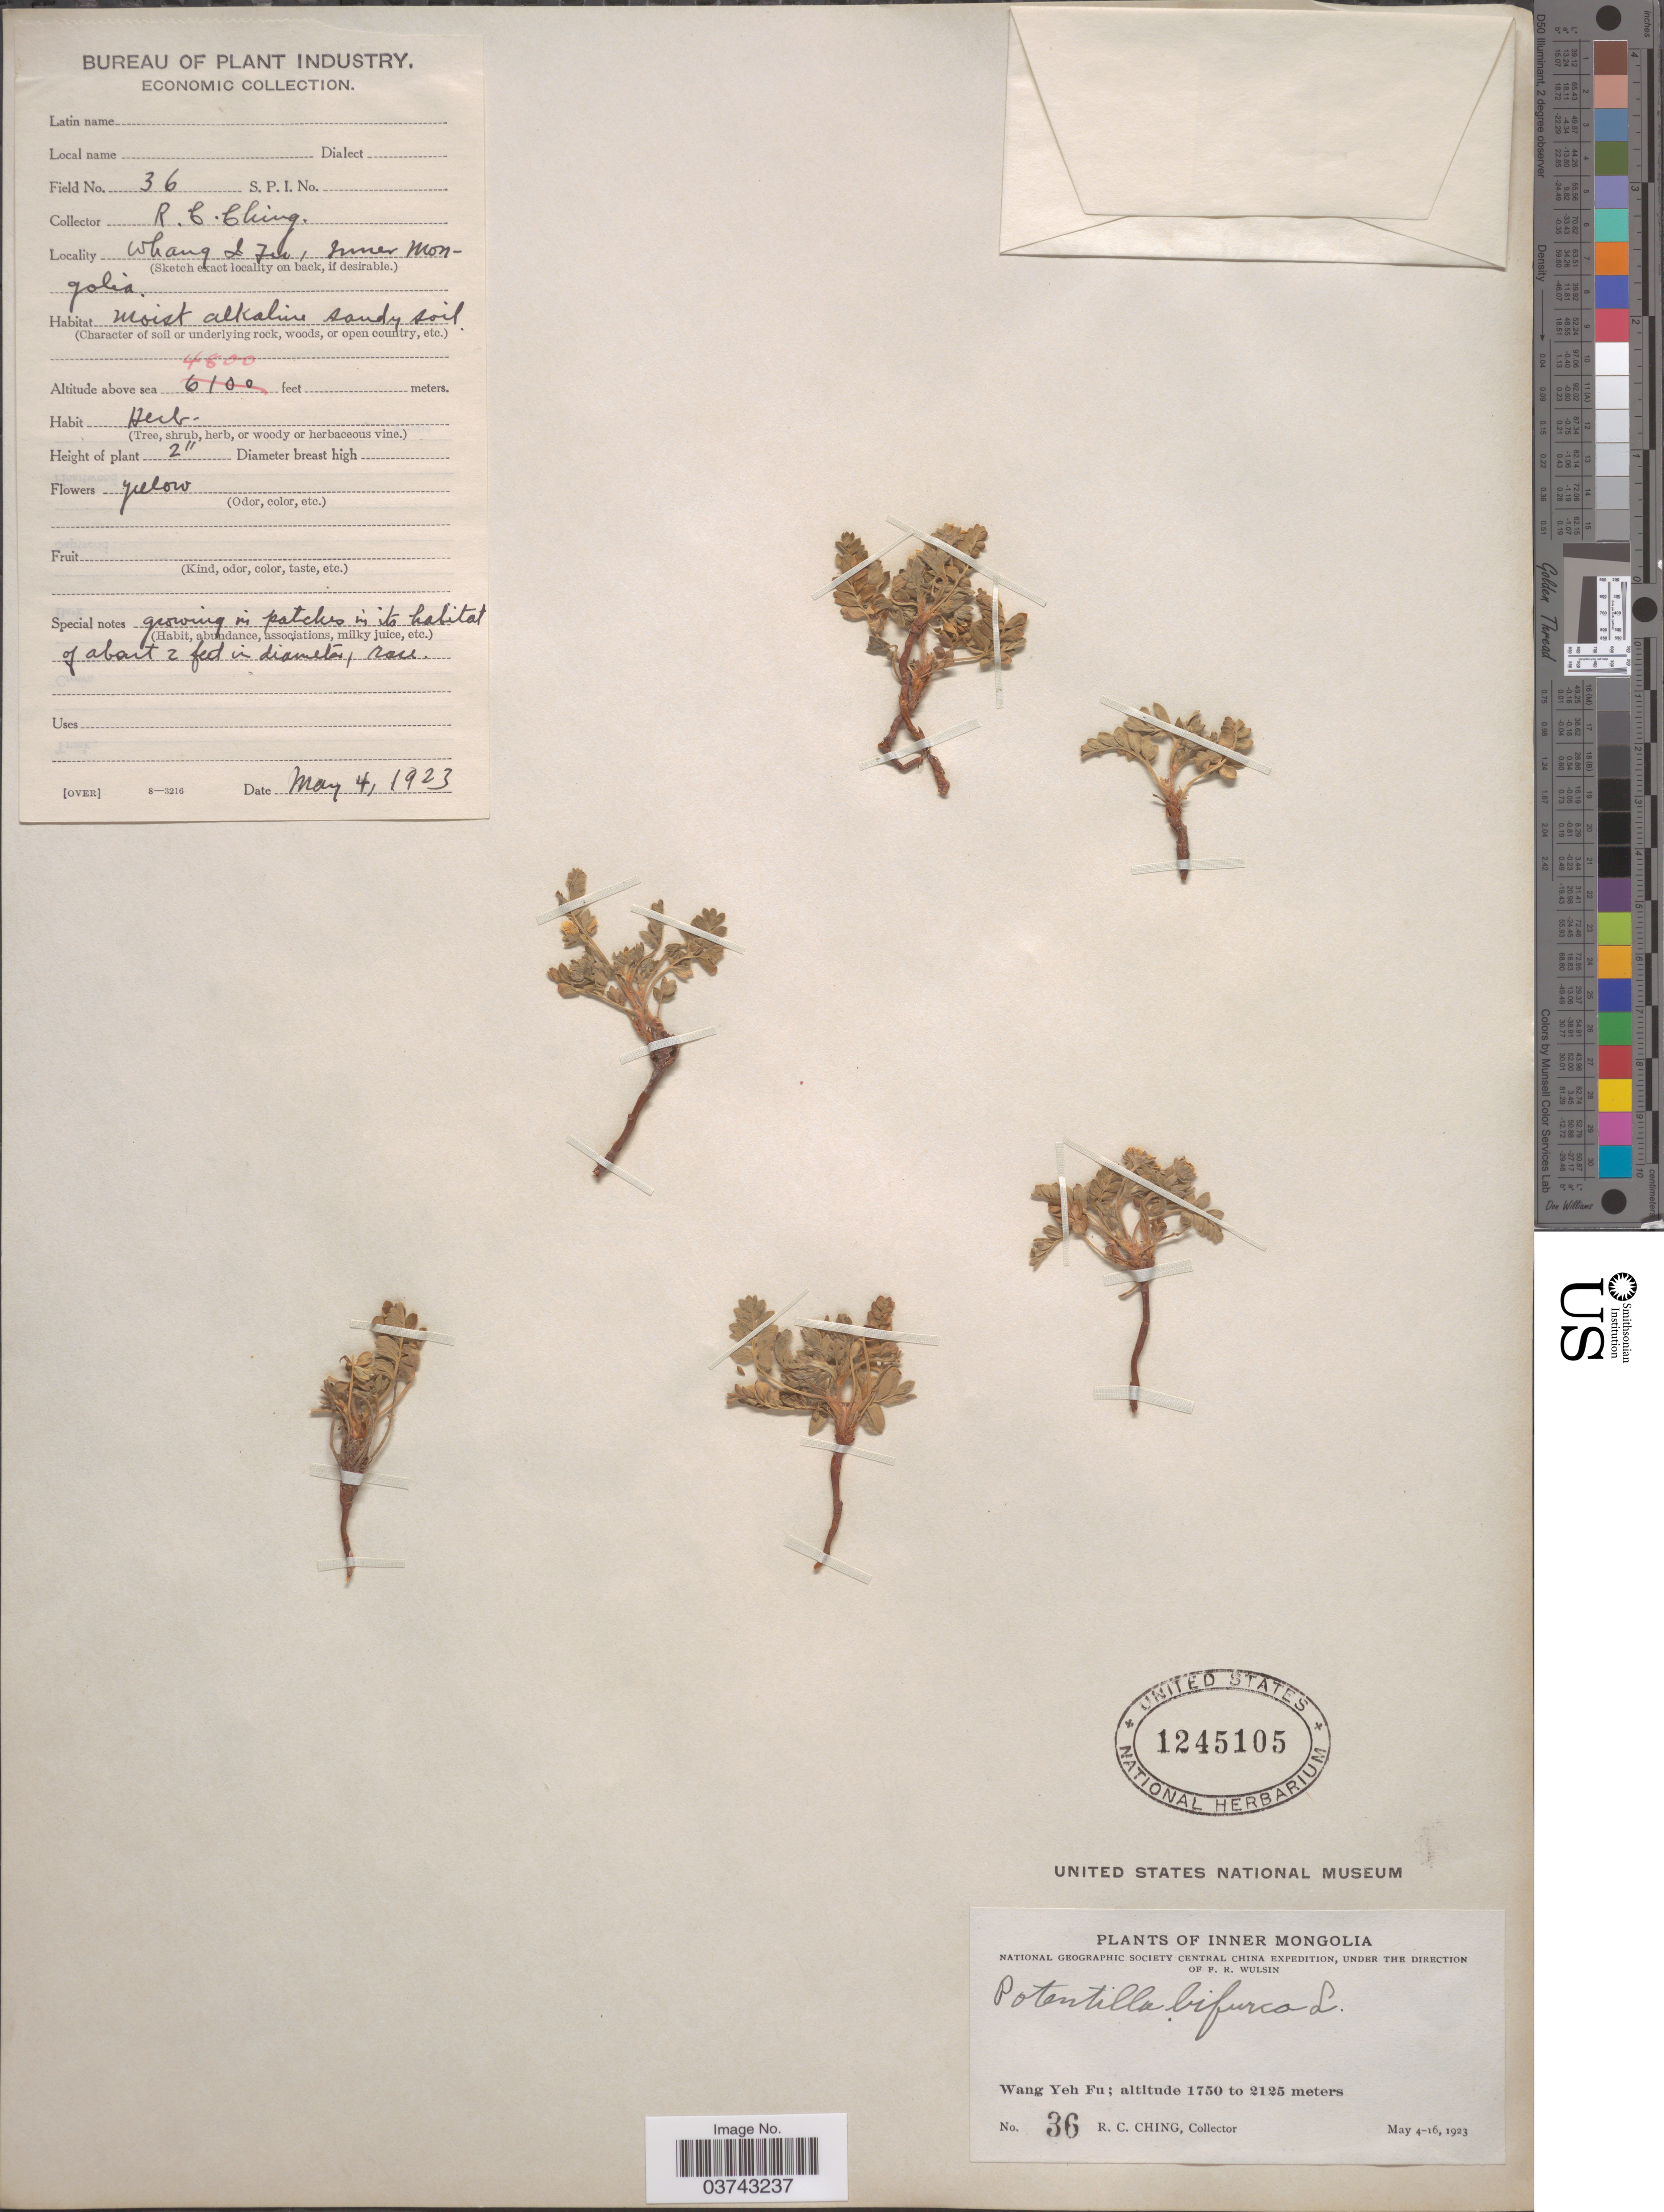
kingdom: Plantae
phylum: Tracheophyta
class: Magnoliopsida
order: Rosales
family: Rosaceae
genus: Sibbaldianthe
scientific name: Sibbaldianthe bifurca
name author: (L.) Kurtto & T. Erikss.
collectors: R. C. Ching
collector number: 36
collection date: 1923-05-04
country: China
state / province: Nei Monggol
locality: Inner Mongolia. Wang Yeh Fu.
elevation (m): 1463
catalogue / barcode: US 1245105